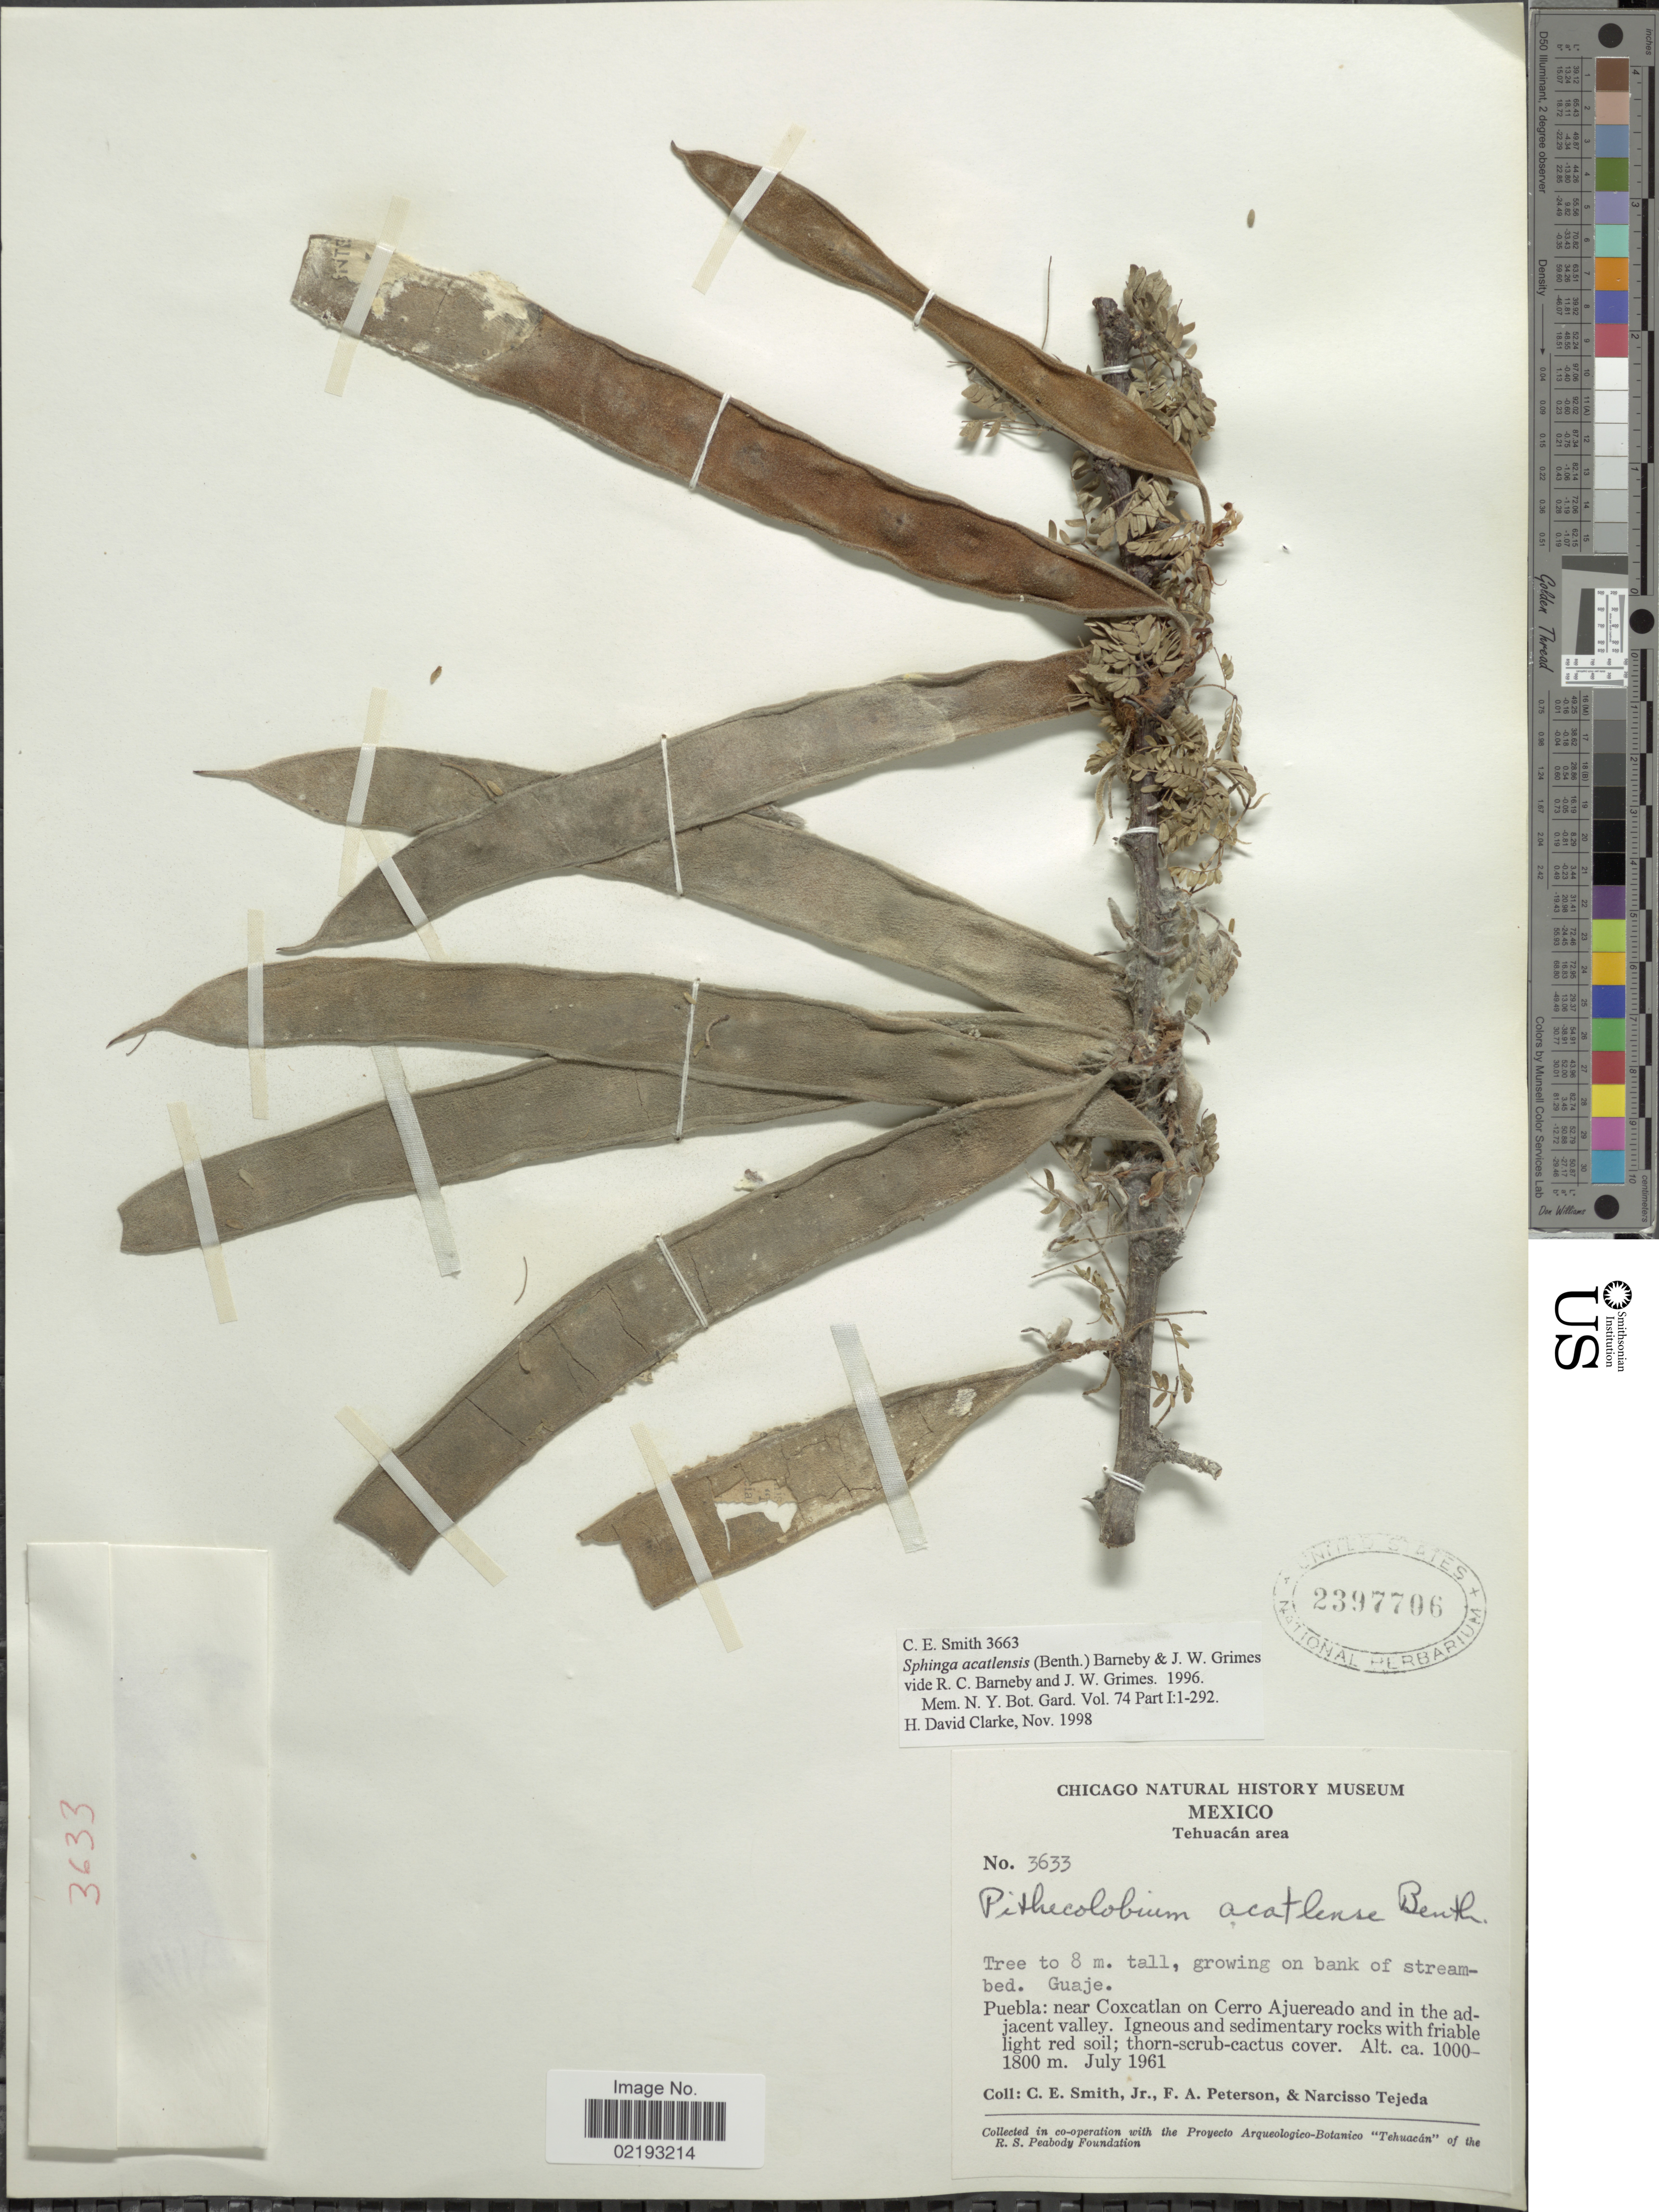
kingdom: Plantae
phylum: Tracheophyta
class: Magnoliopsida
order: Fabales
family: Fabaceae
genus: Sphinga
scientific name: Sphinga acatlensis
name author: (Benth.) Barneby & J.W. Grimes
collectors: C. E. Smith Jr., F. A. Peterson & N. Tejeda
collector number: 3633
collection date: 1961-07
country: Mexico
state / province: Puebla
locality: Tehuacán area, Near Coxcatlan on Cerro Ajuereado and in the adjacent valley.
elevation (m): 1000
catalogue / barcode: US 2397706